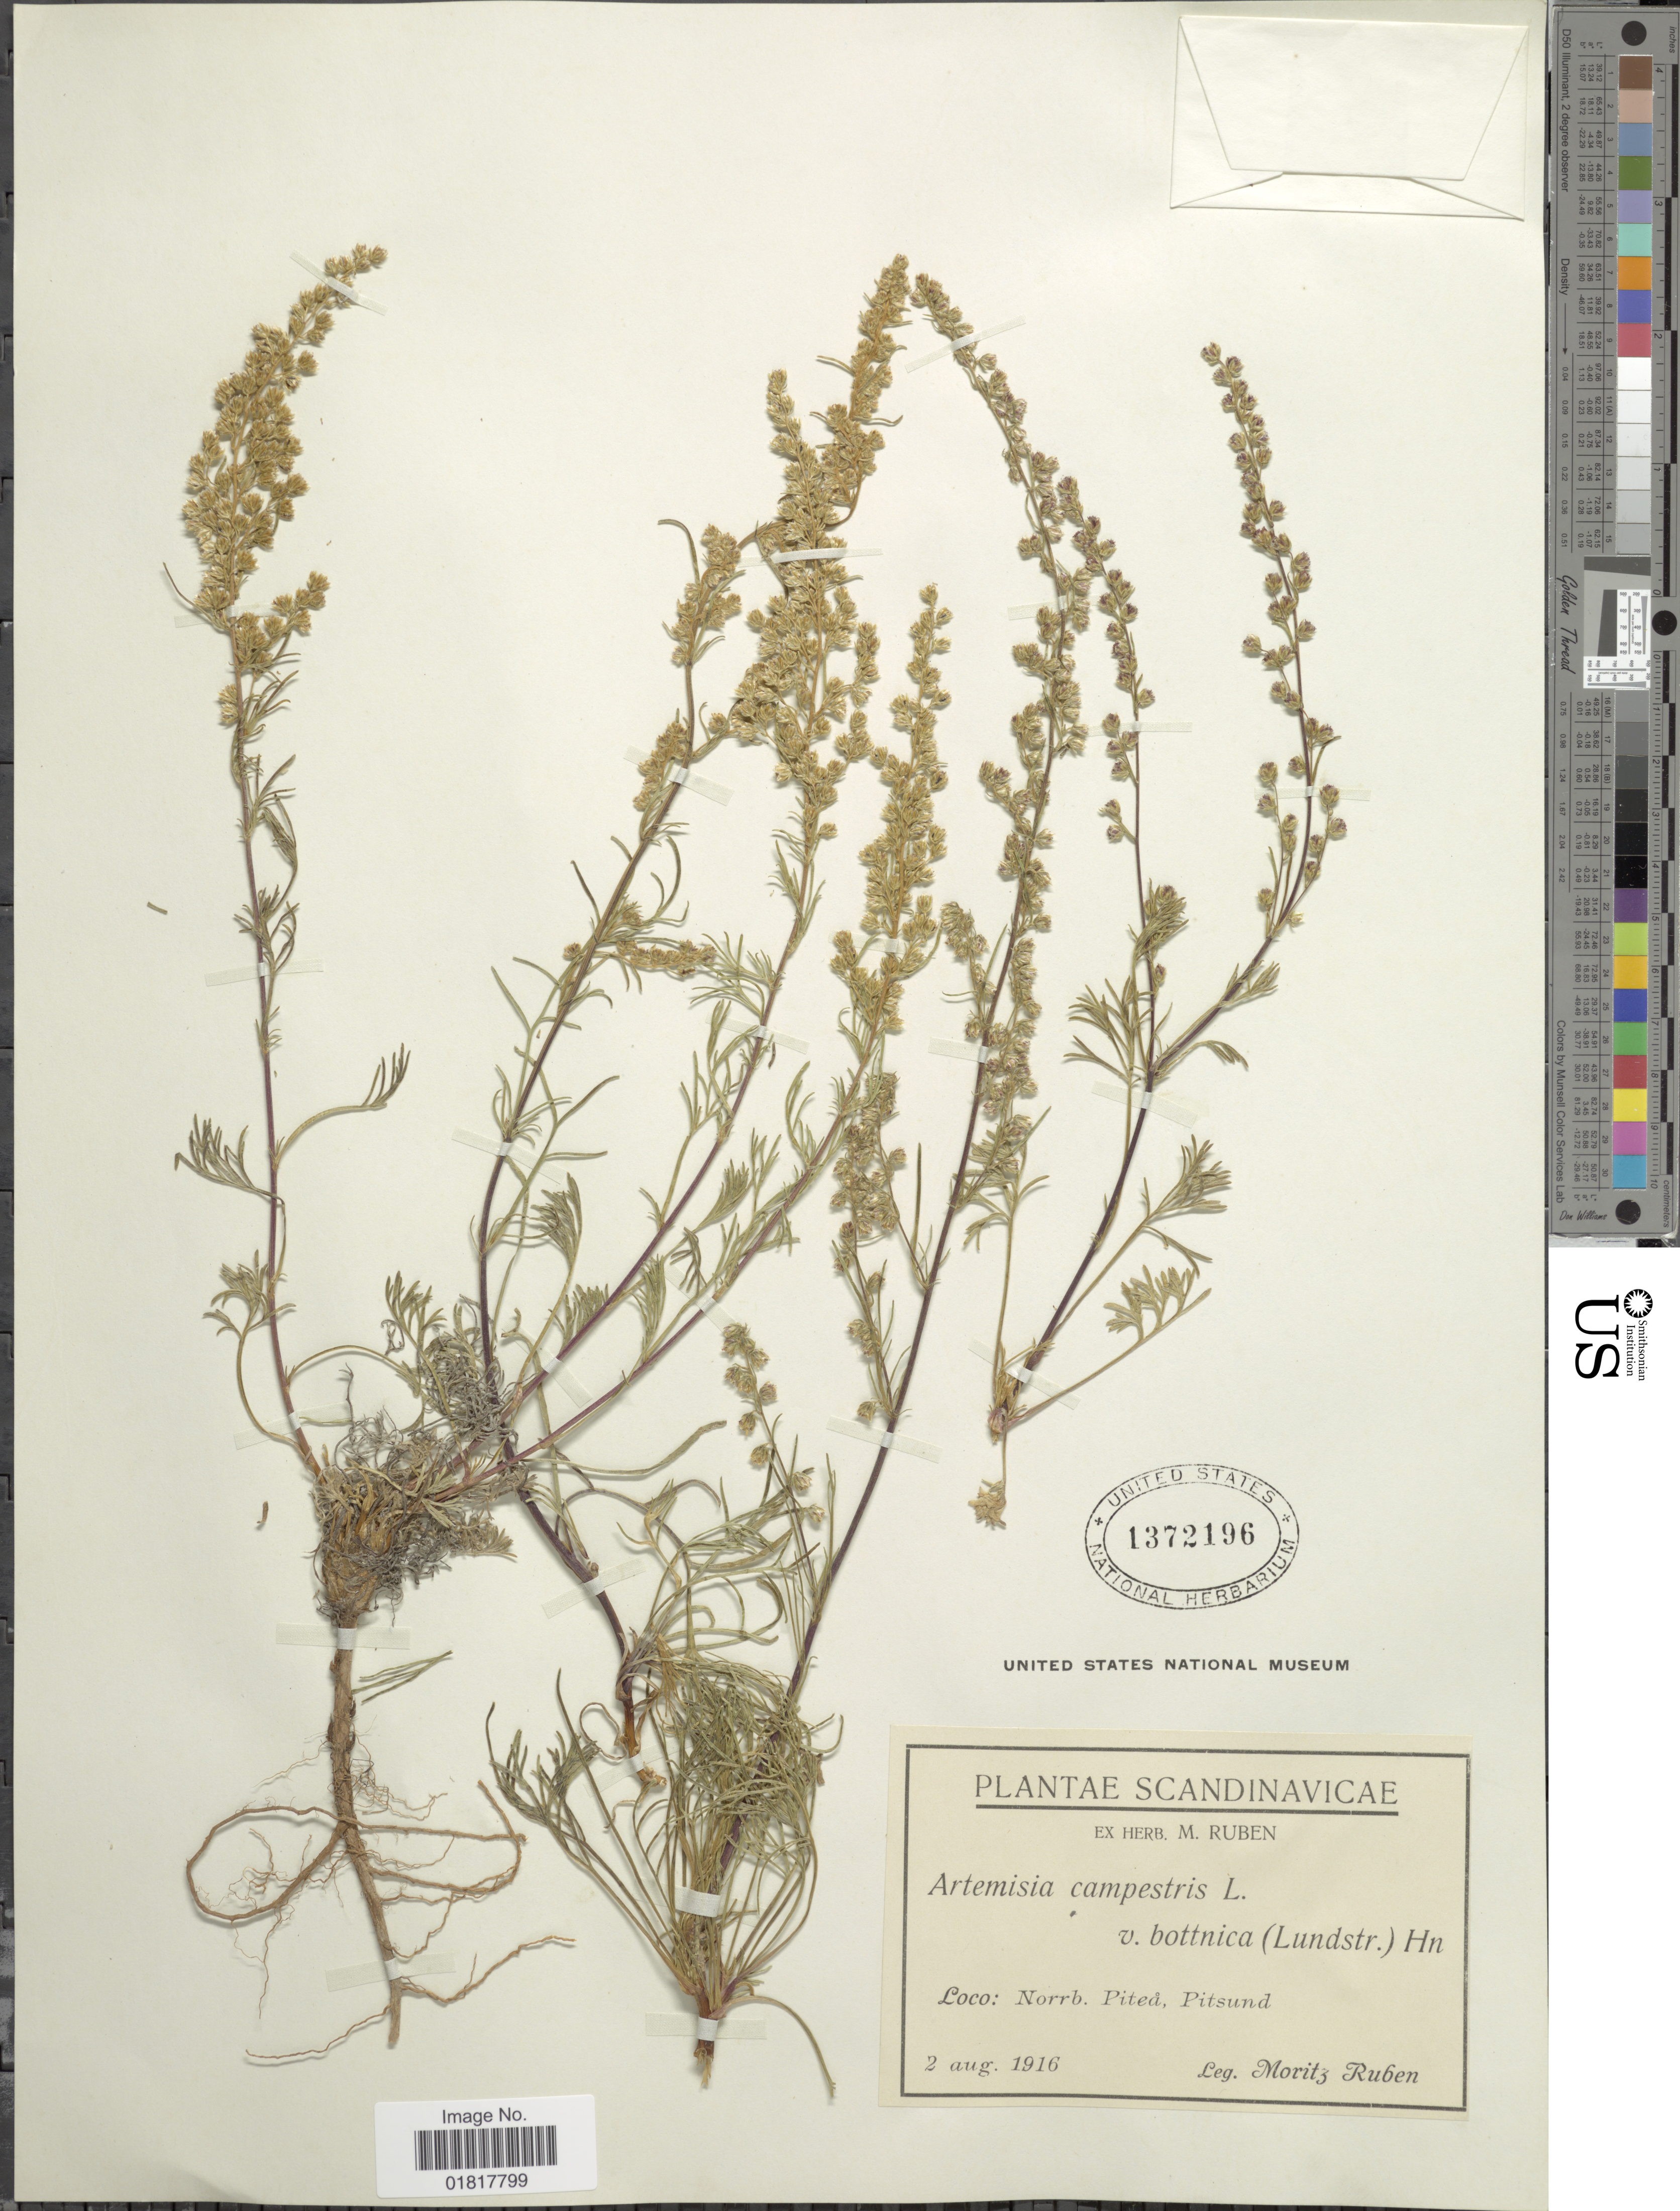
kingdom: Plantae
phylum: Tracheophyta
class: Magnoliopsida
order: Asterales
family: Asteraceae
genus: Artemisia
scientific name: Artemisia campestris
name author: L.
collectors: M. Rubén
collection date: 1916-08-02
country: Sweden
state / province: Norrbotten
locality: Scandinavicae, Norrb. Pited. Pitsund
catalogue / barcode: US 1372196